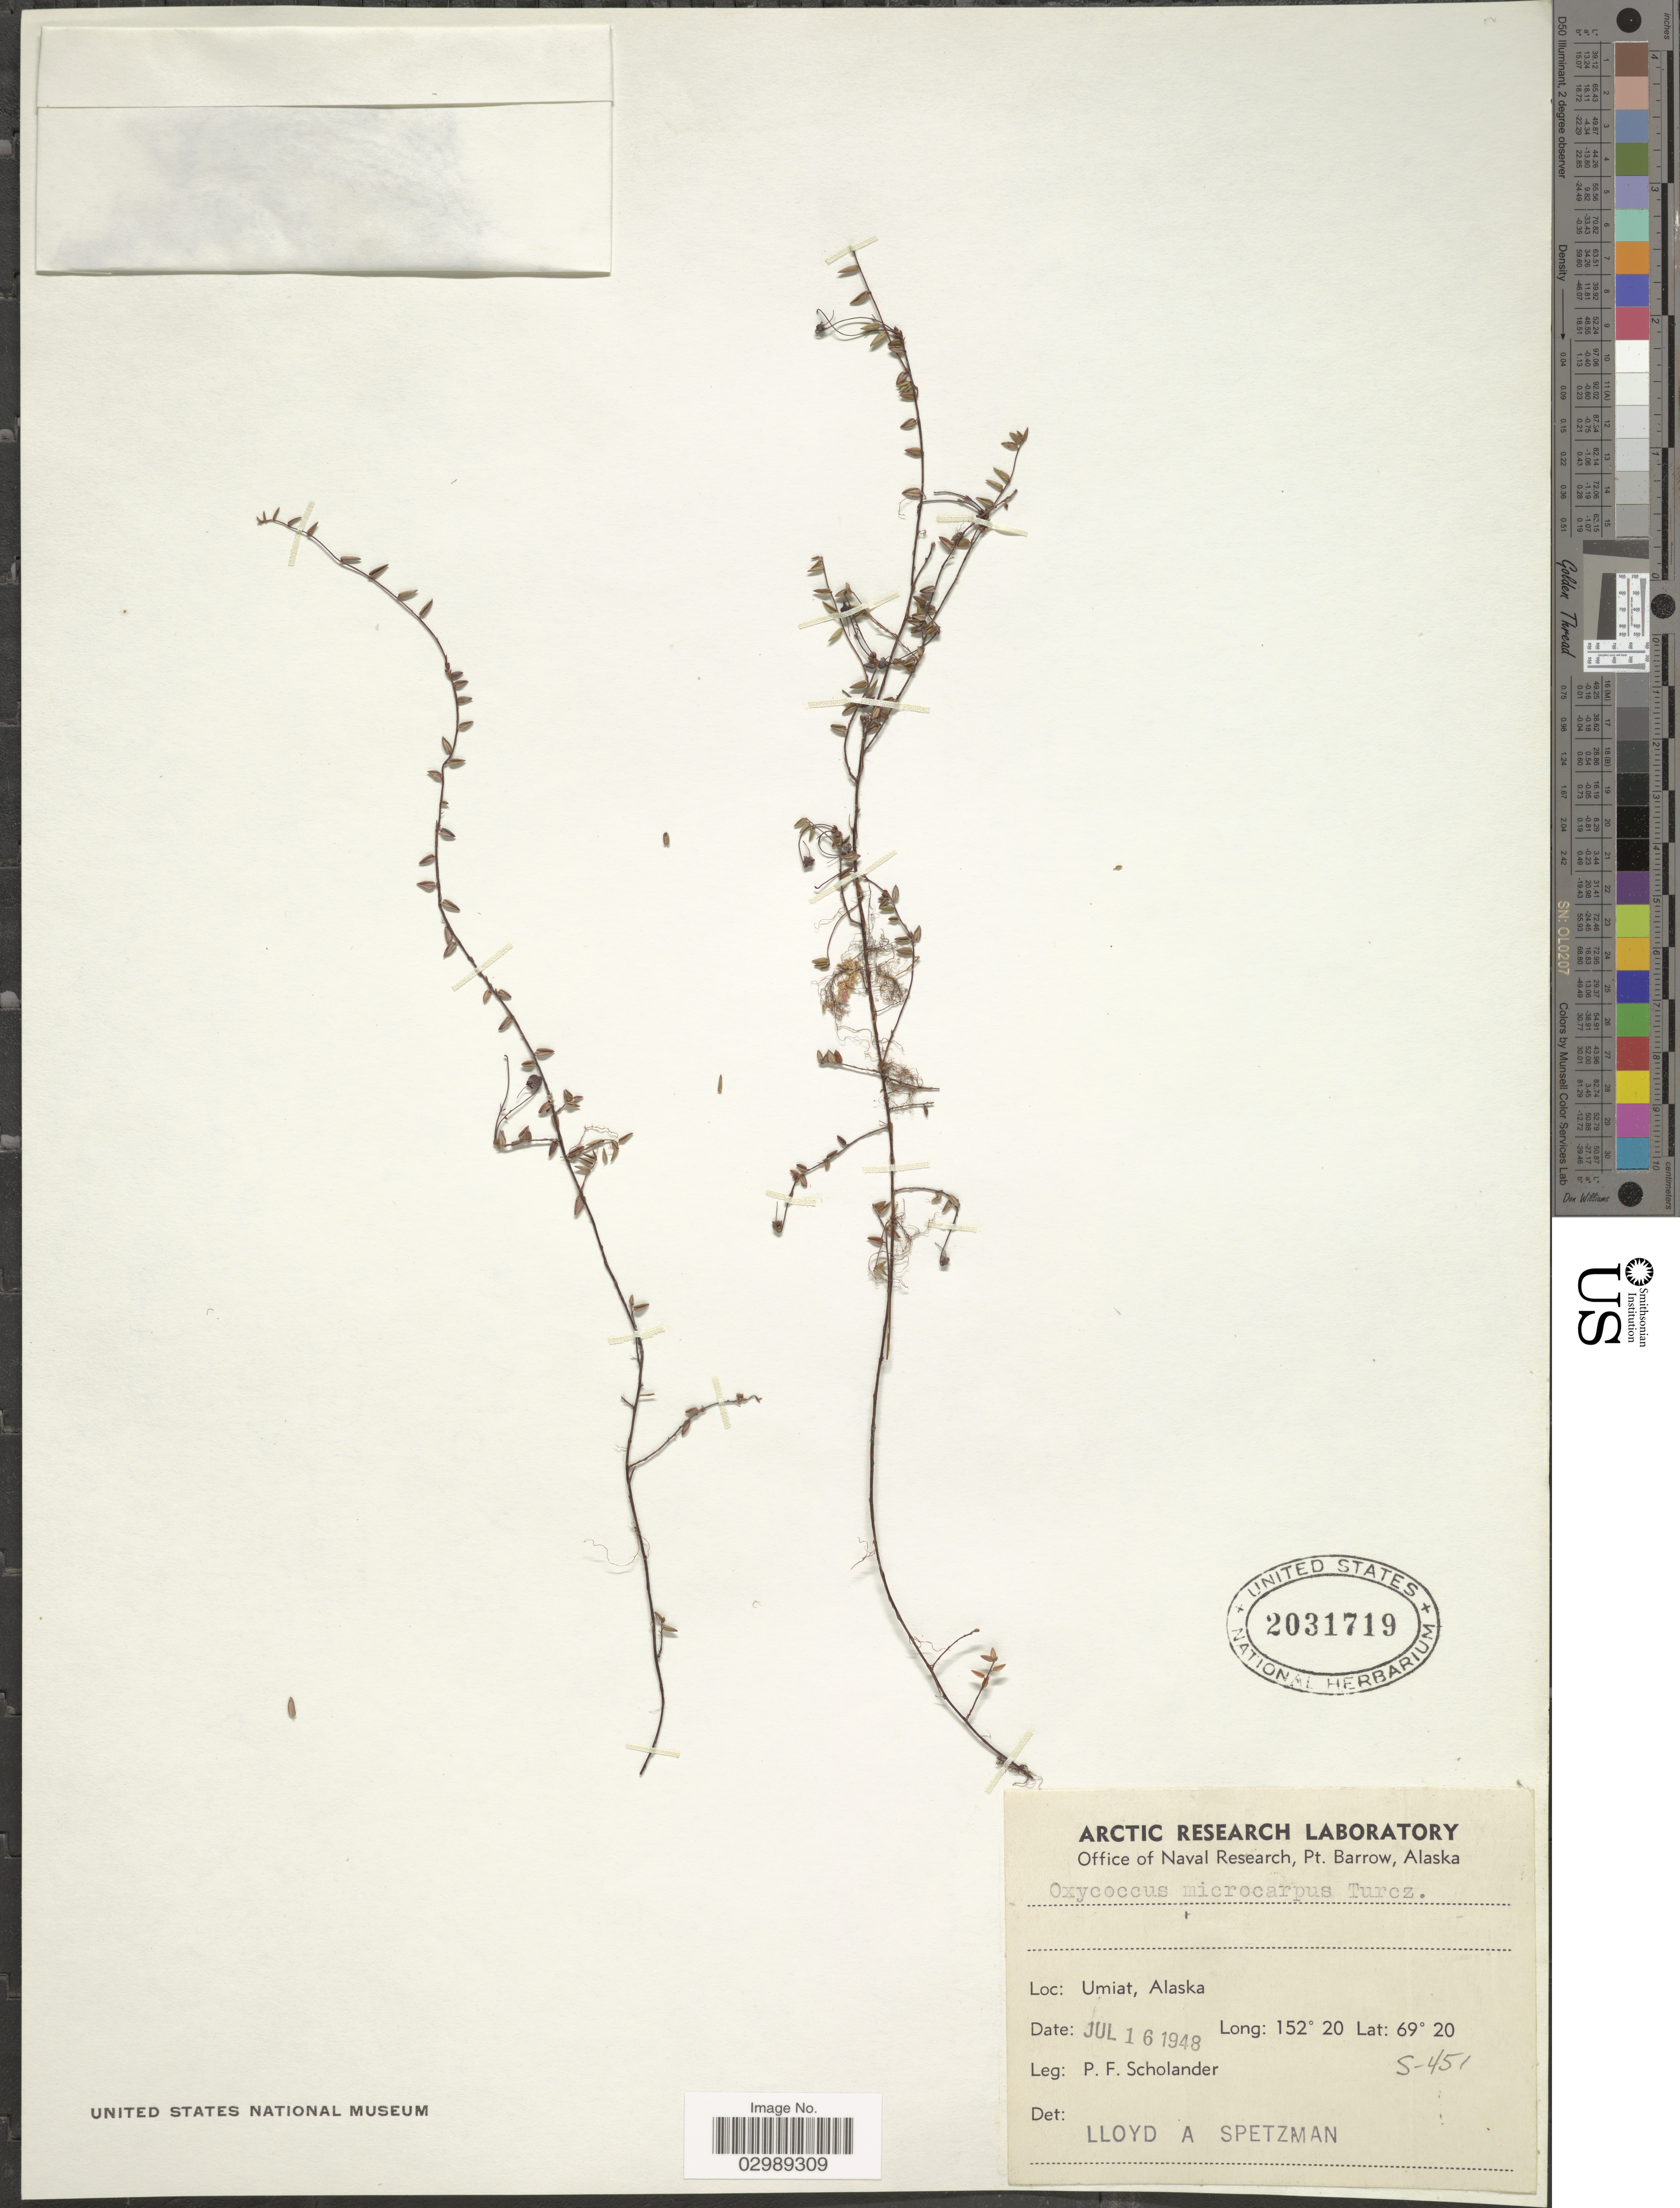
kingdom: Plantae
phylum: Tracheophyta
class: Magnoliopsida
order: Ericales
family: Ericaceae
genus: Vaccinium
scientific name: Vaccinium oxycoccos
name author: L.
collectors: L. Spetzman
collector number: S-451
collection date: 1948-07-16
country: United States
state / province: Alaska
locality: Umiat.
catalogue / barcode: US 2031719